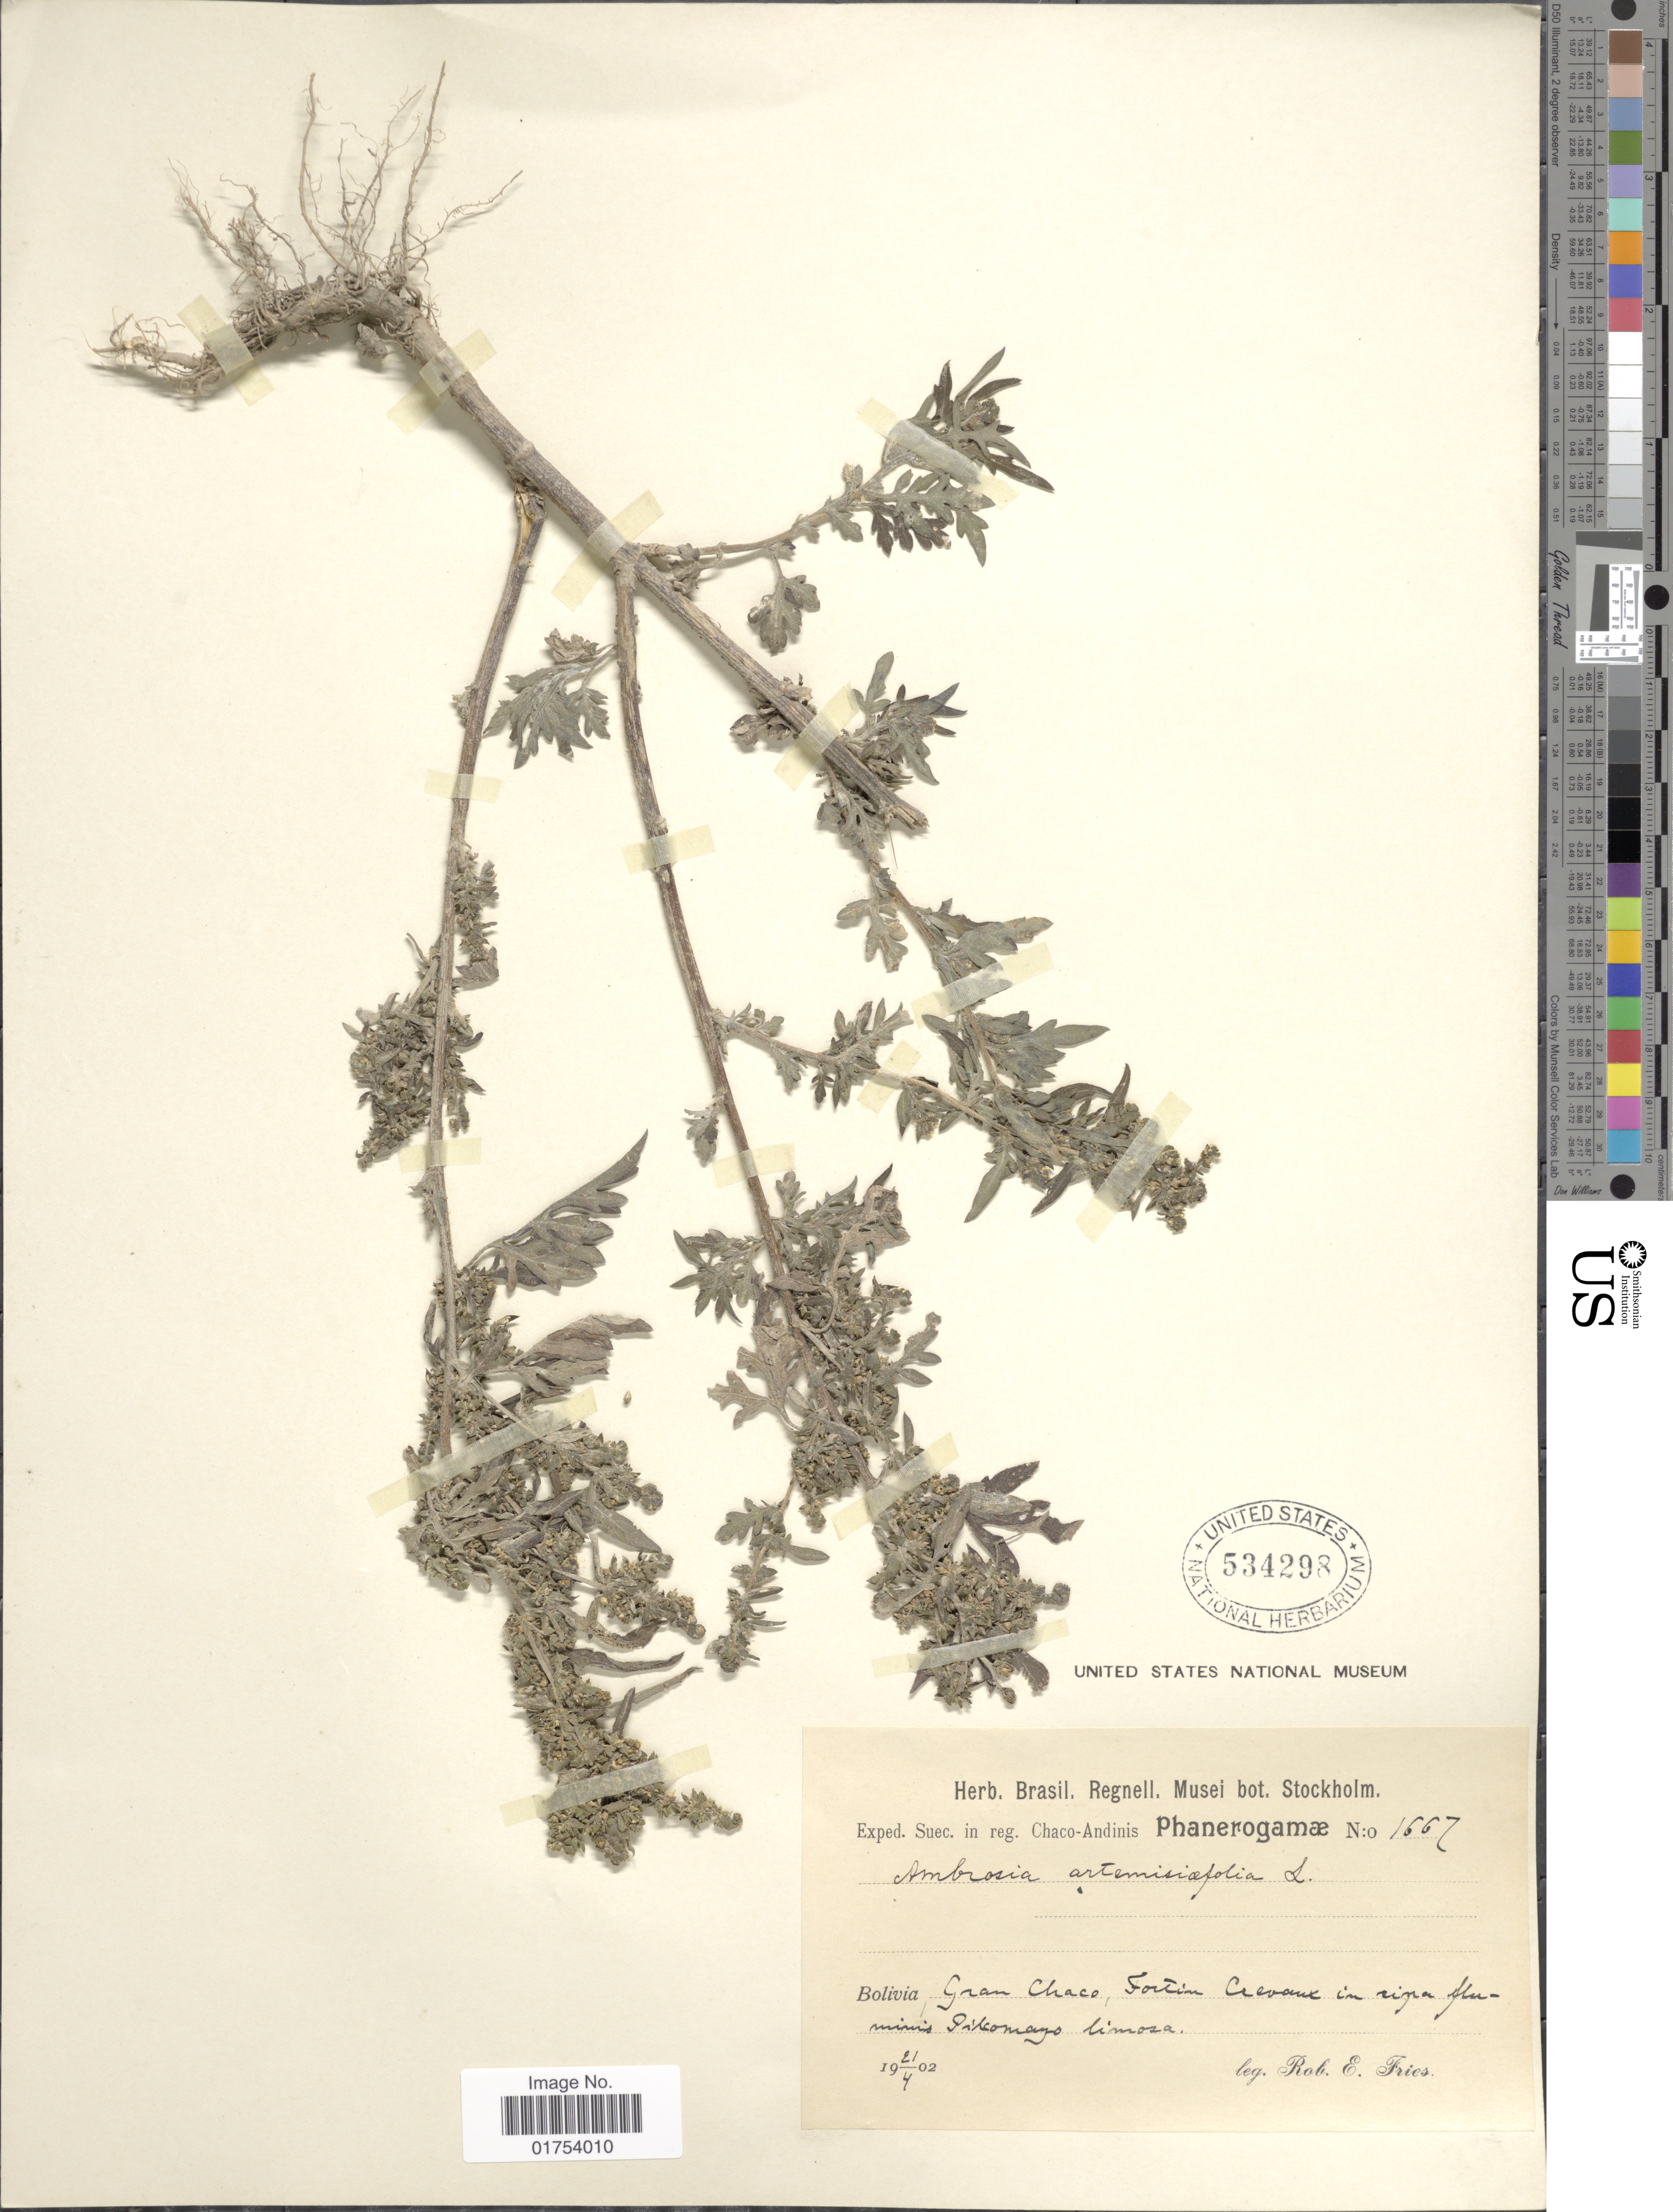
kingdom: Plantae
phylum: Tracheophyta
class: Magnoliopsida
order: Asterales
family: Asteraceae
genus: Ambrosia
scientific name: Ambrosia artemisiifolia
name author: L.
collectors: R. E. Fries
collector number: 1667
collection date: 1902-04-21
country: Bolivia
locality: Gran Chaco, Fortin crevaux in regna fluminis Pilcomayo limosa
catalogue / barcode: US 534298